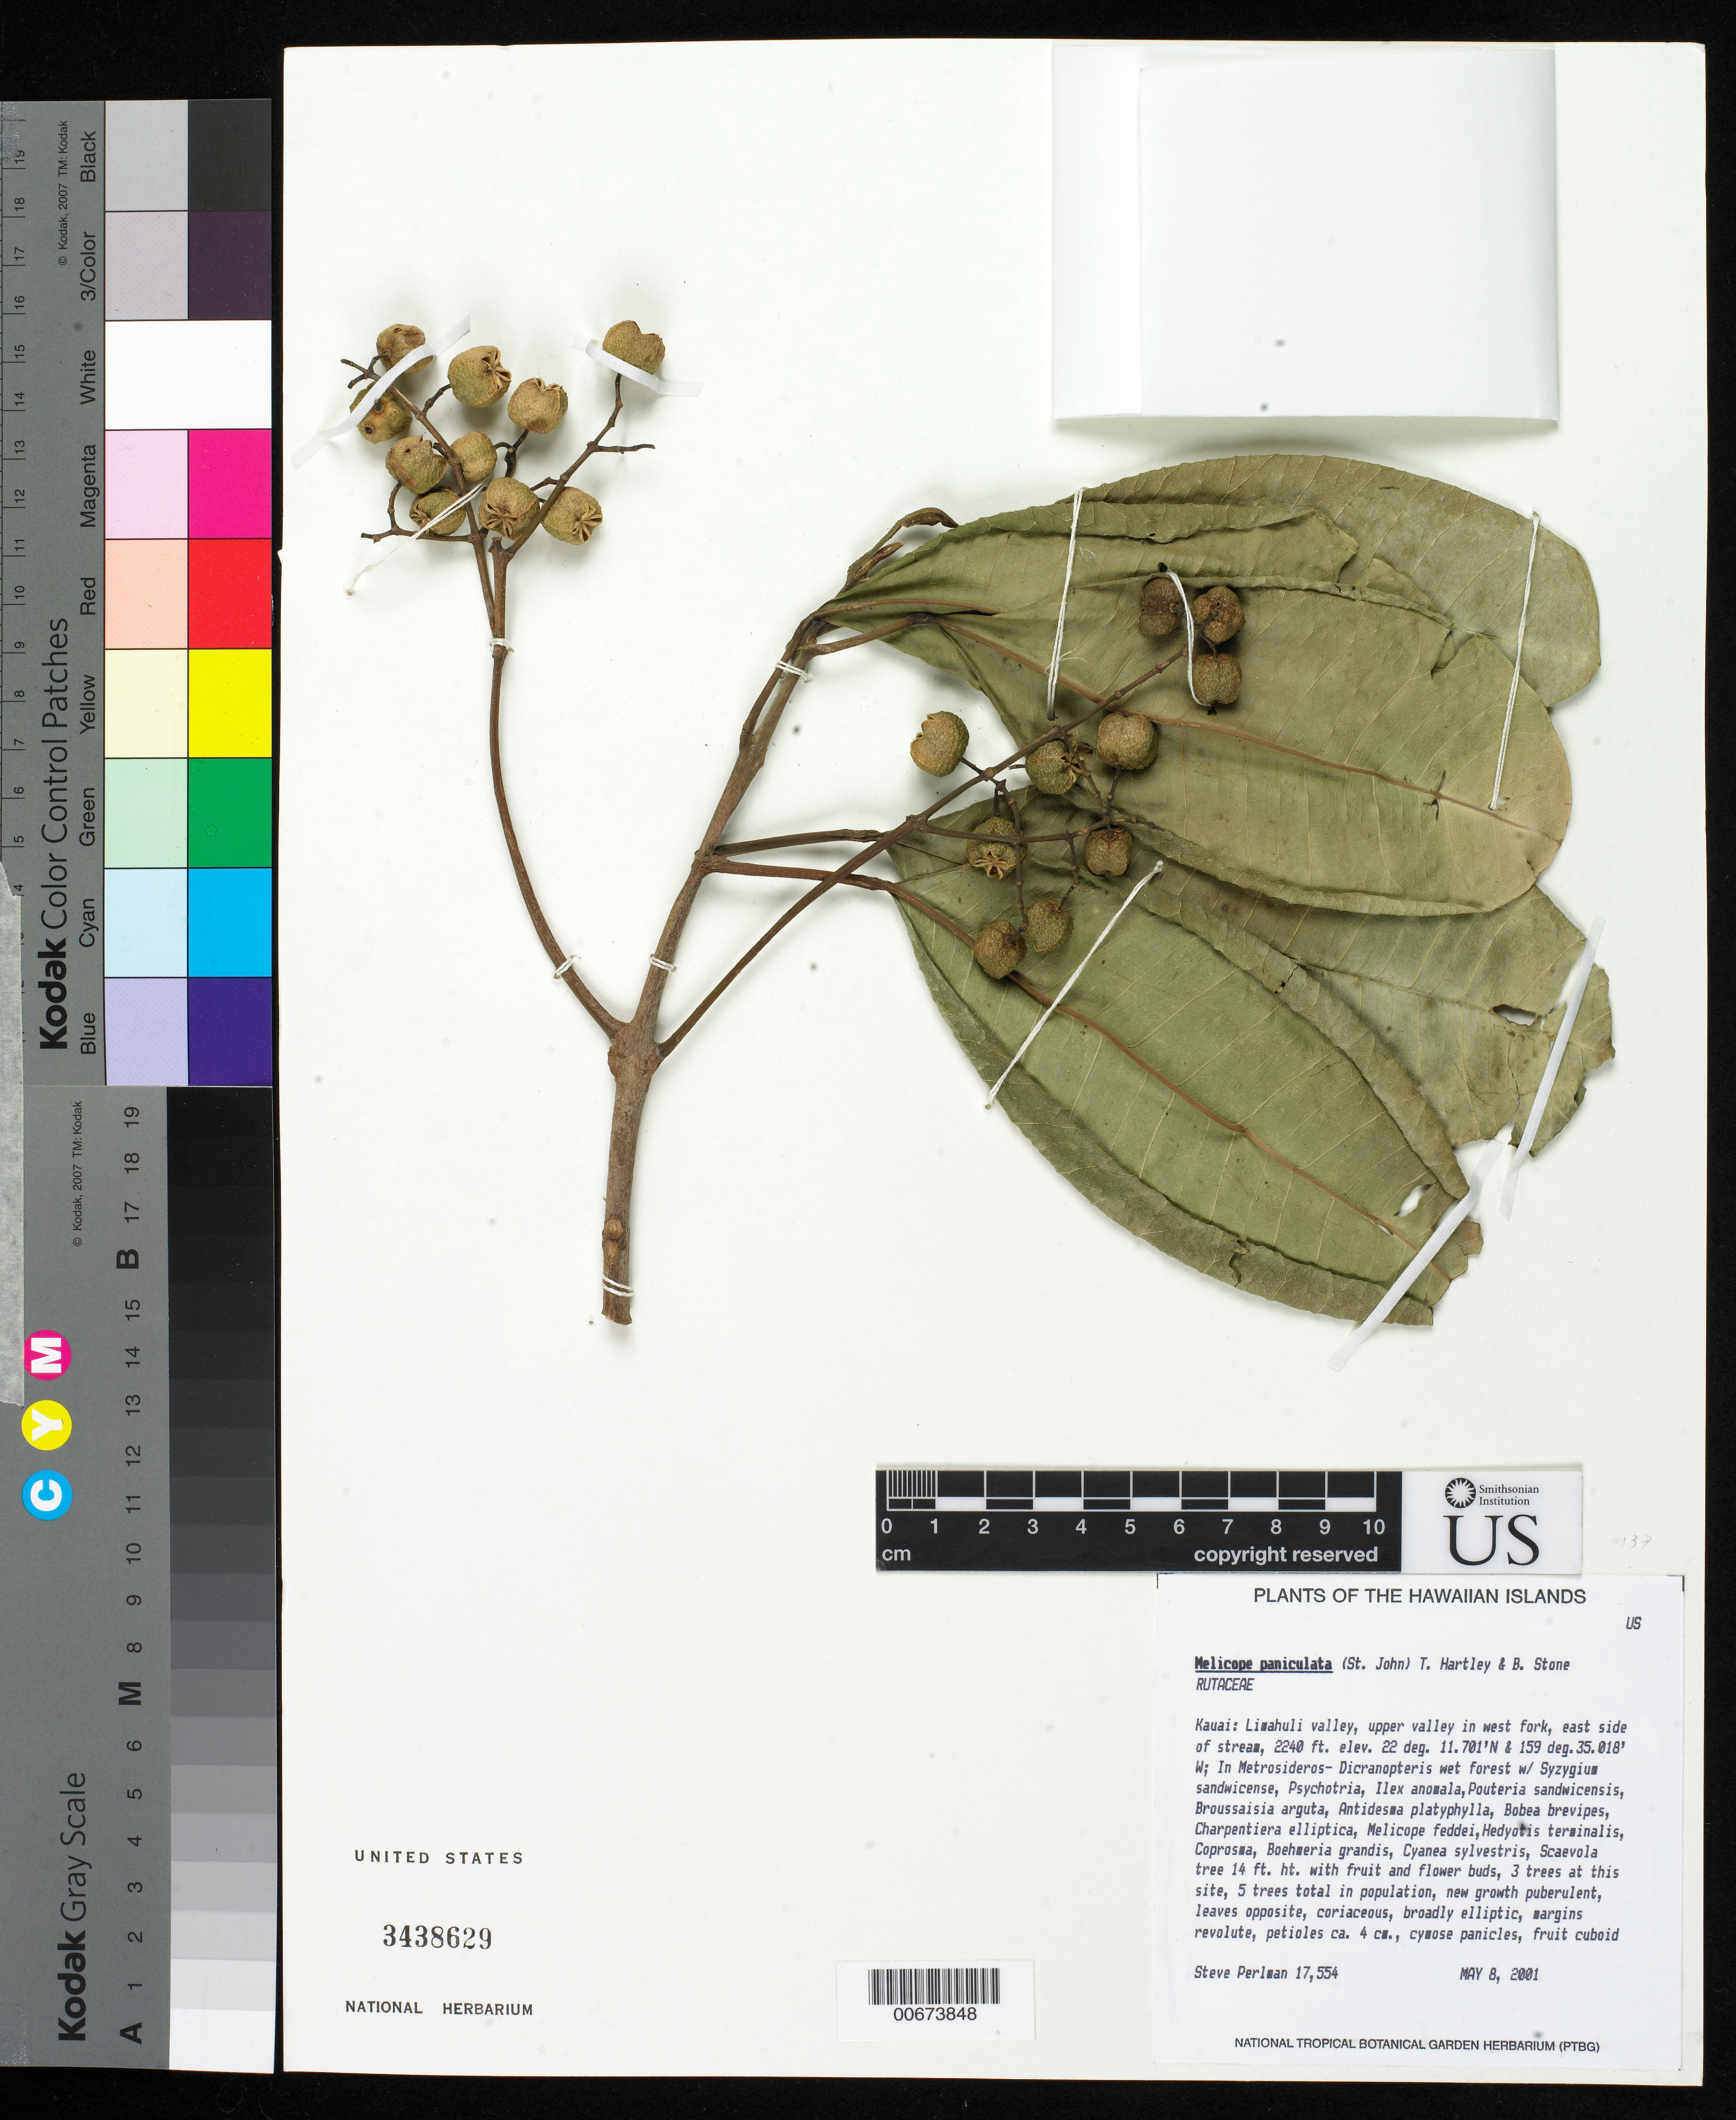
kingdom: Plantae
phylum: Tracheophyta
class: Magnoliopsida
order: Sapindales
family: Rutaceae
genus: Melicope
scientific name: Melicope paniculata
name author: (H. St. John) T.G. Hartley & B.C. Stone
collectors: S. P. Perlman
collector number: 17554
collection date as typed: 8 May 2001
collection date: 2001-05-08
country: United States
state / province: Hawaii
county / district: Kaui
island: Kaua'i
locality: Limahuli valley, upper valley in west fork, east side of stream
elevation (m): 683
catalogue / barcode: US 3438629